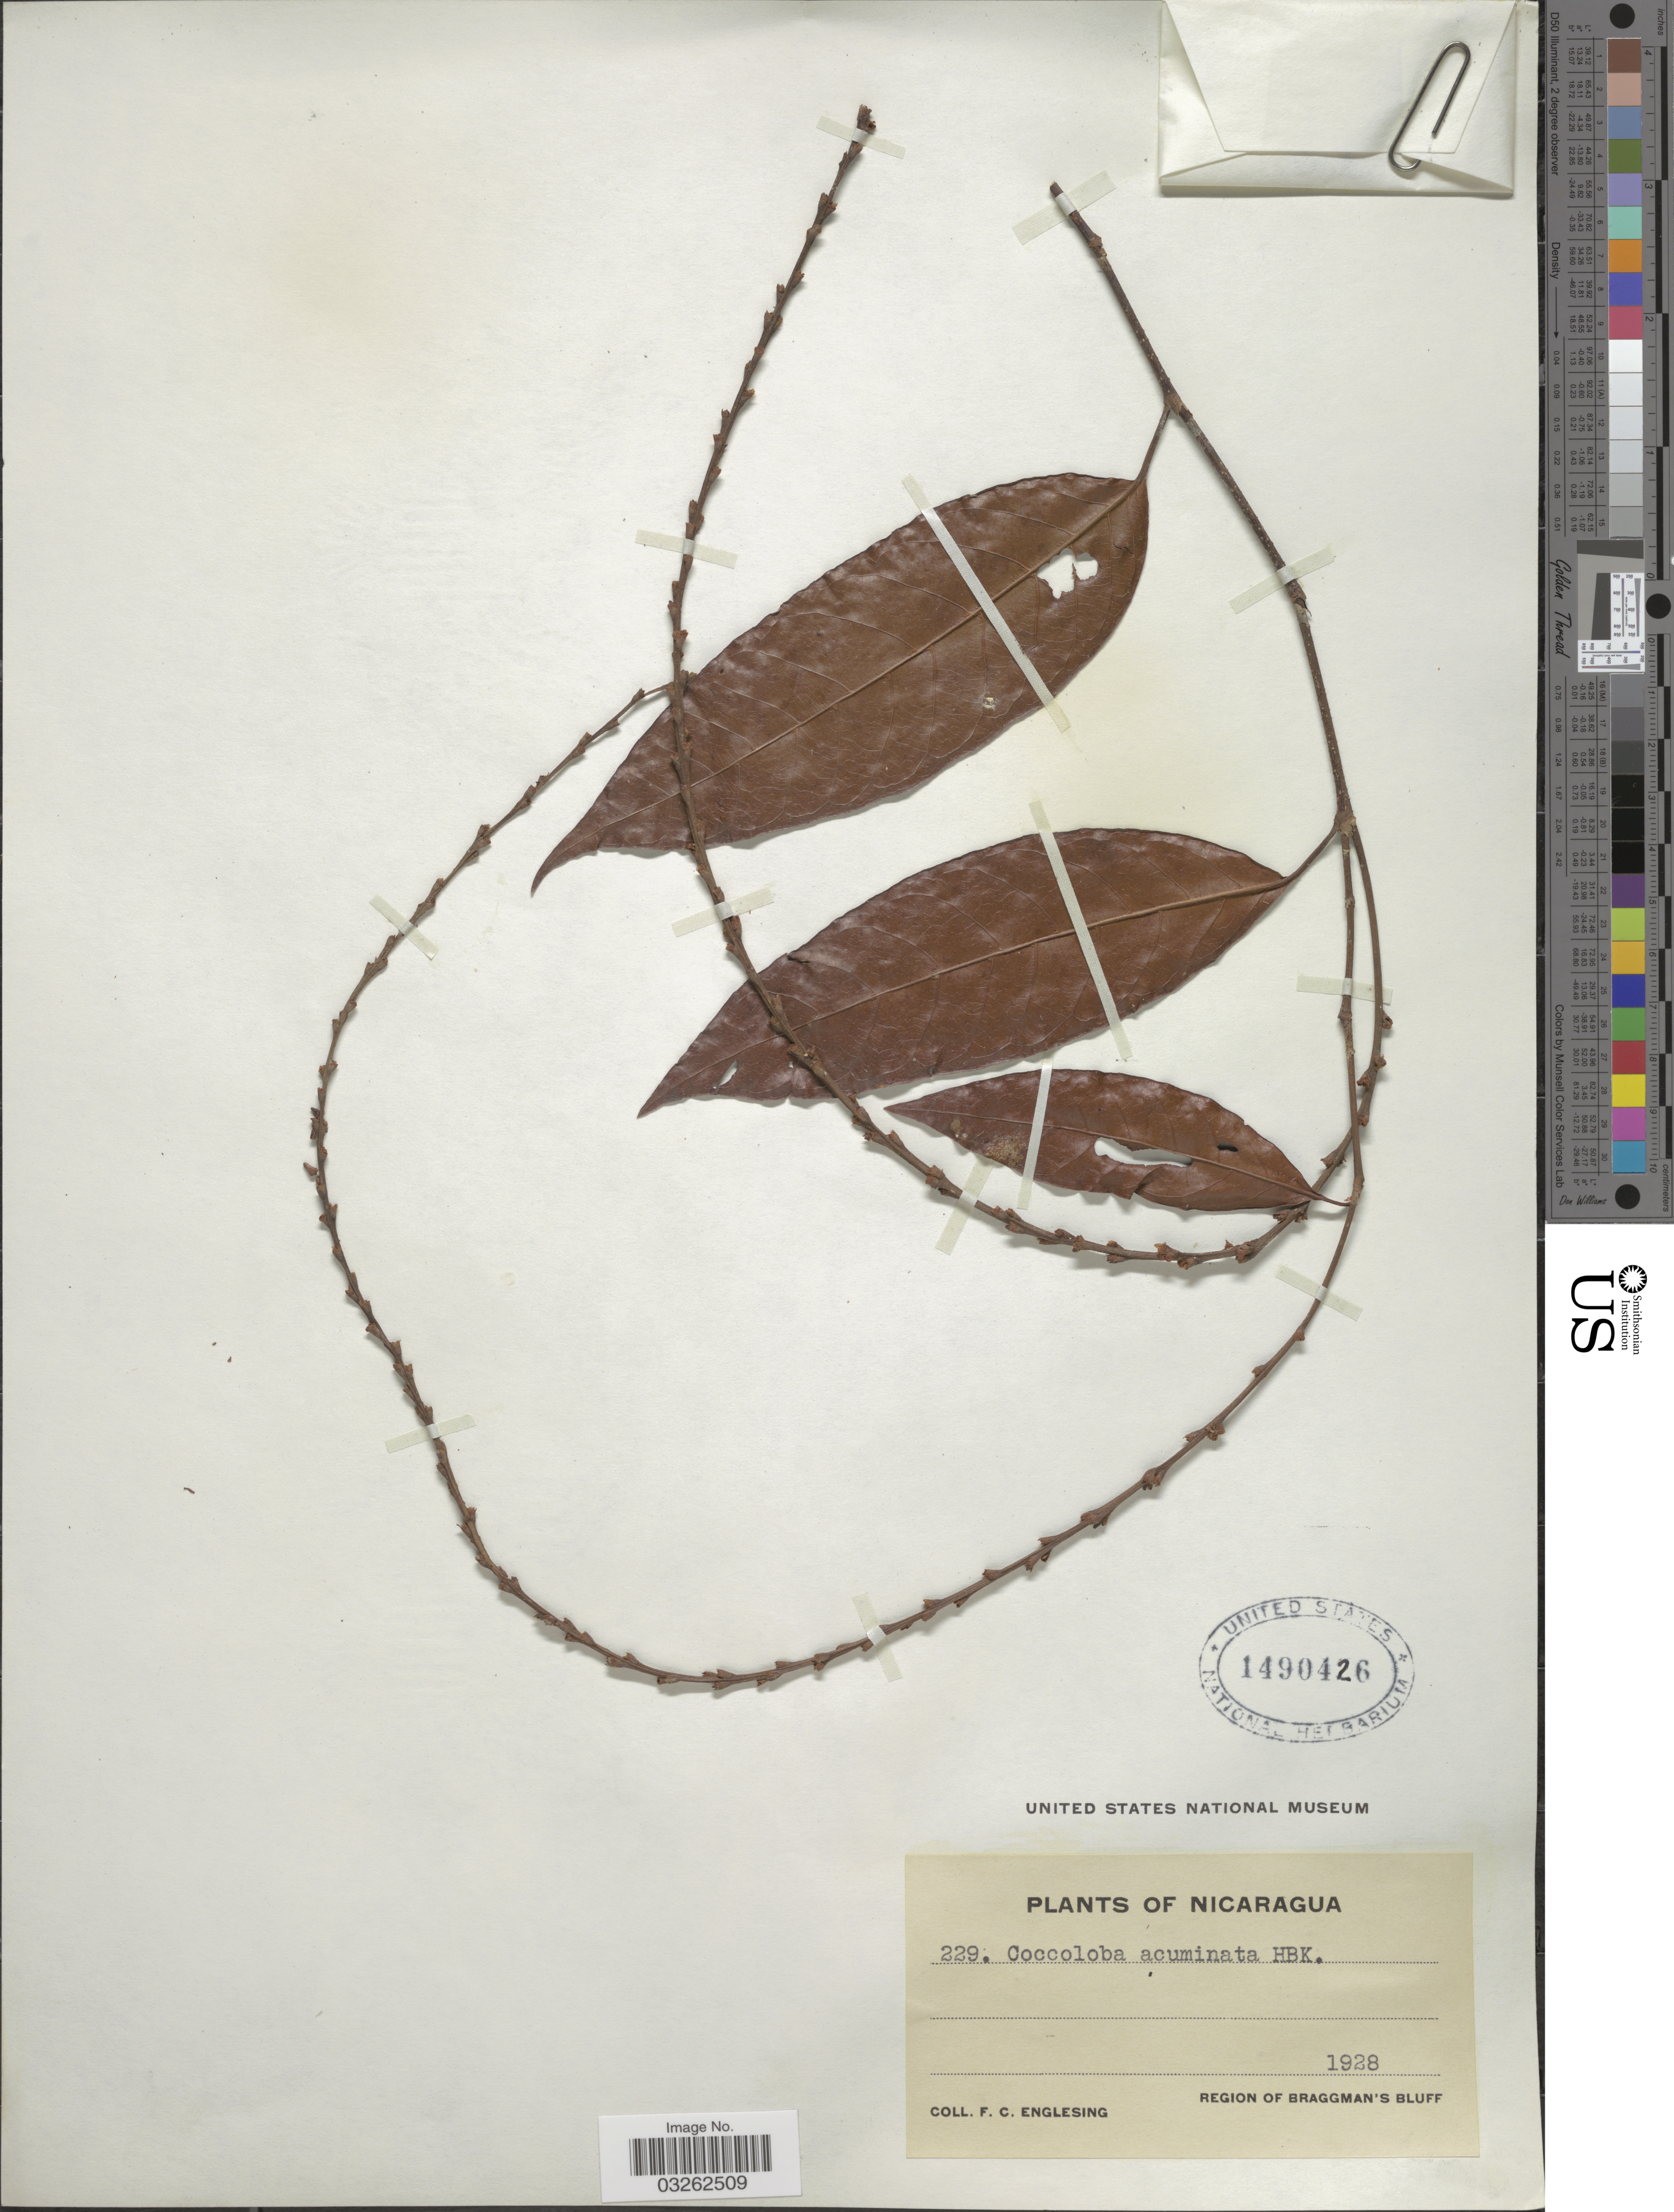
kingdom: Plantae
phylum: Tracheophyta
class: Magnoliopsida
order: Caryophyllales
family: Polygonaceae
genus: Coccoloba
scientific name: Coccoloba acuminata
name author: Kunth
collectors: F. Englesing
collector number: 229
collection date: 1928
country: Nicaragua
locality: Region of Braggman's Bluff.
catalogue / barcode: US 1490426